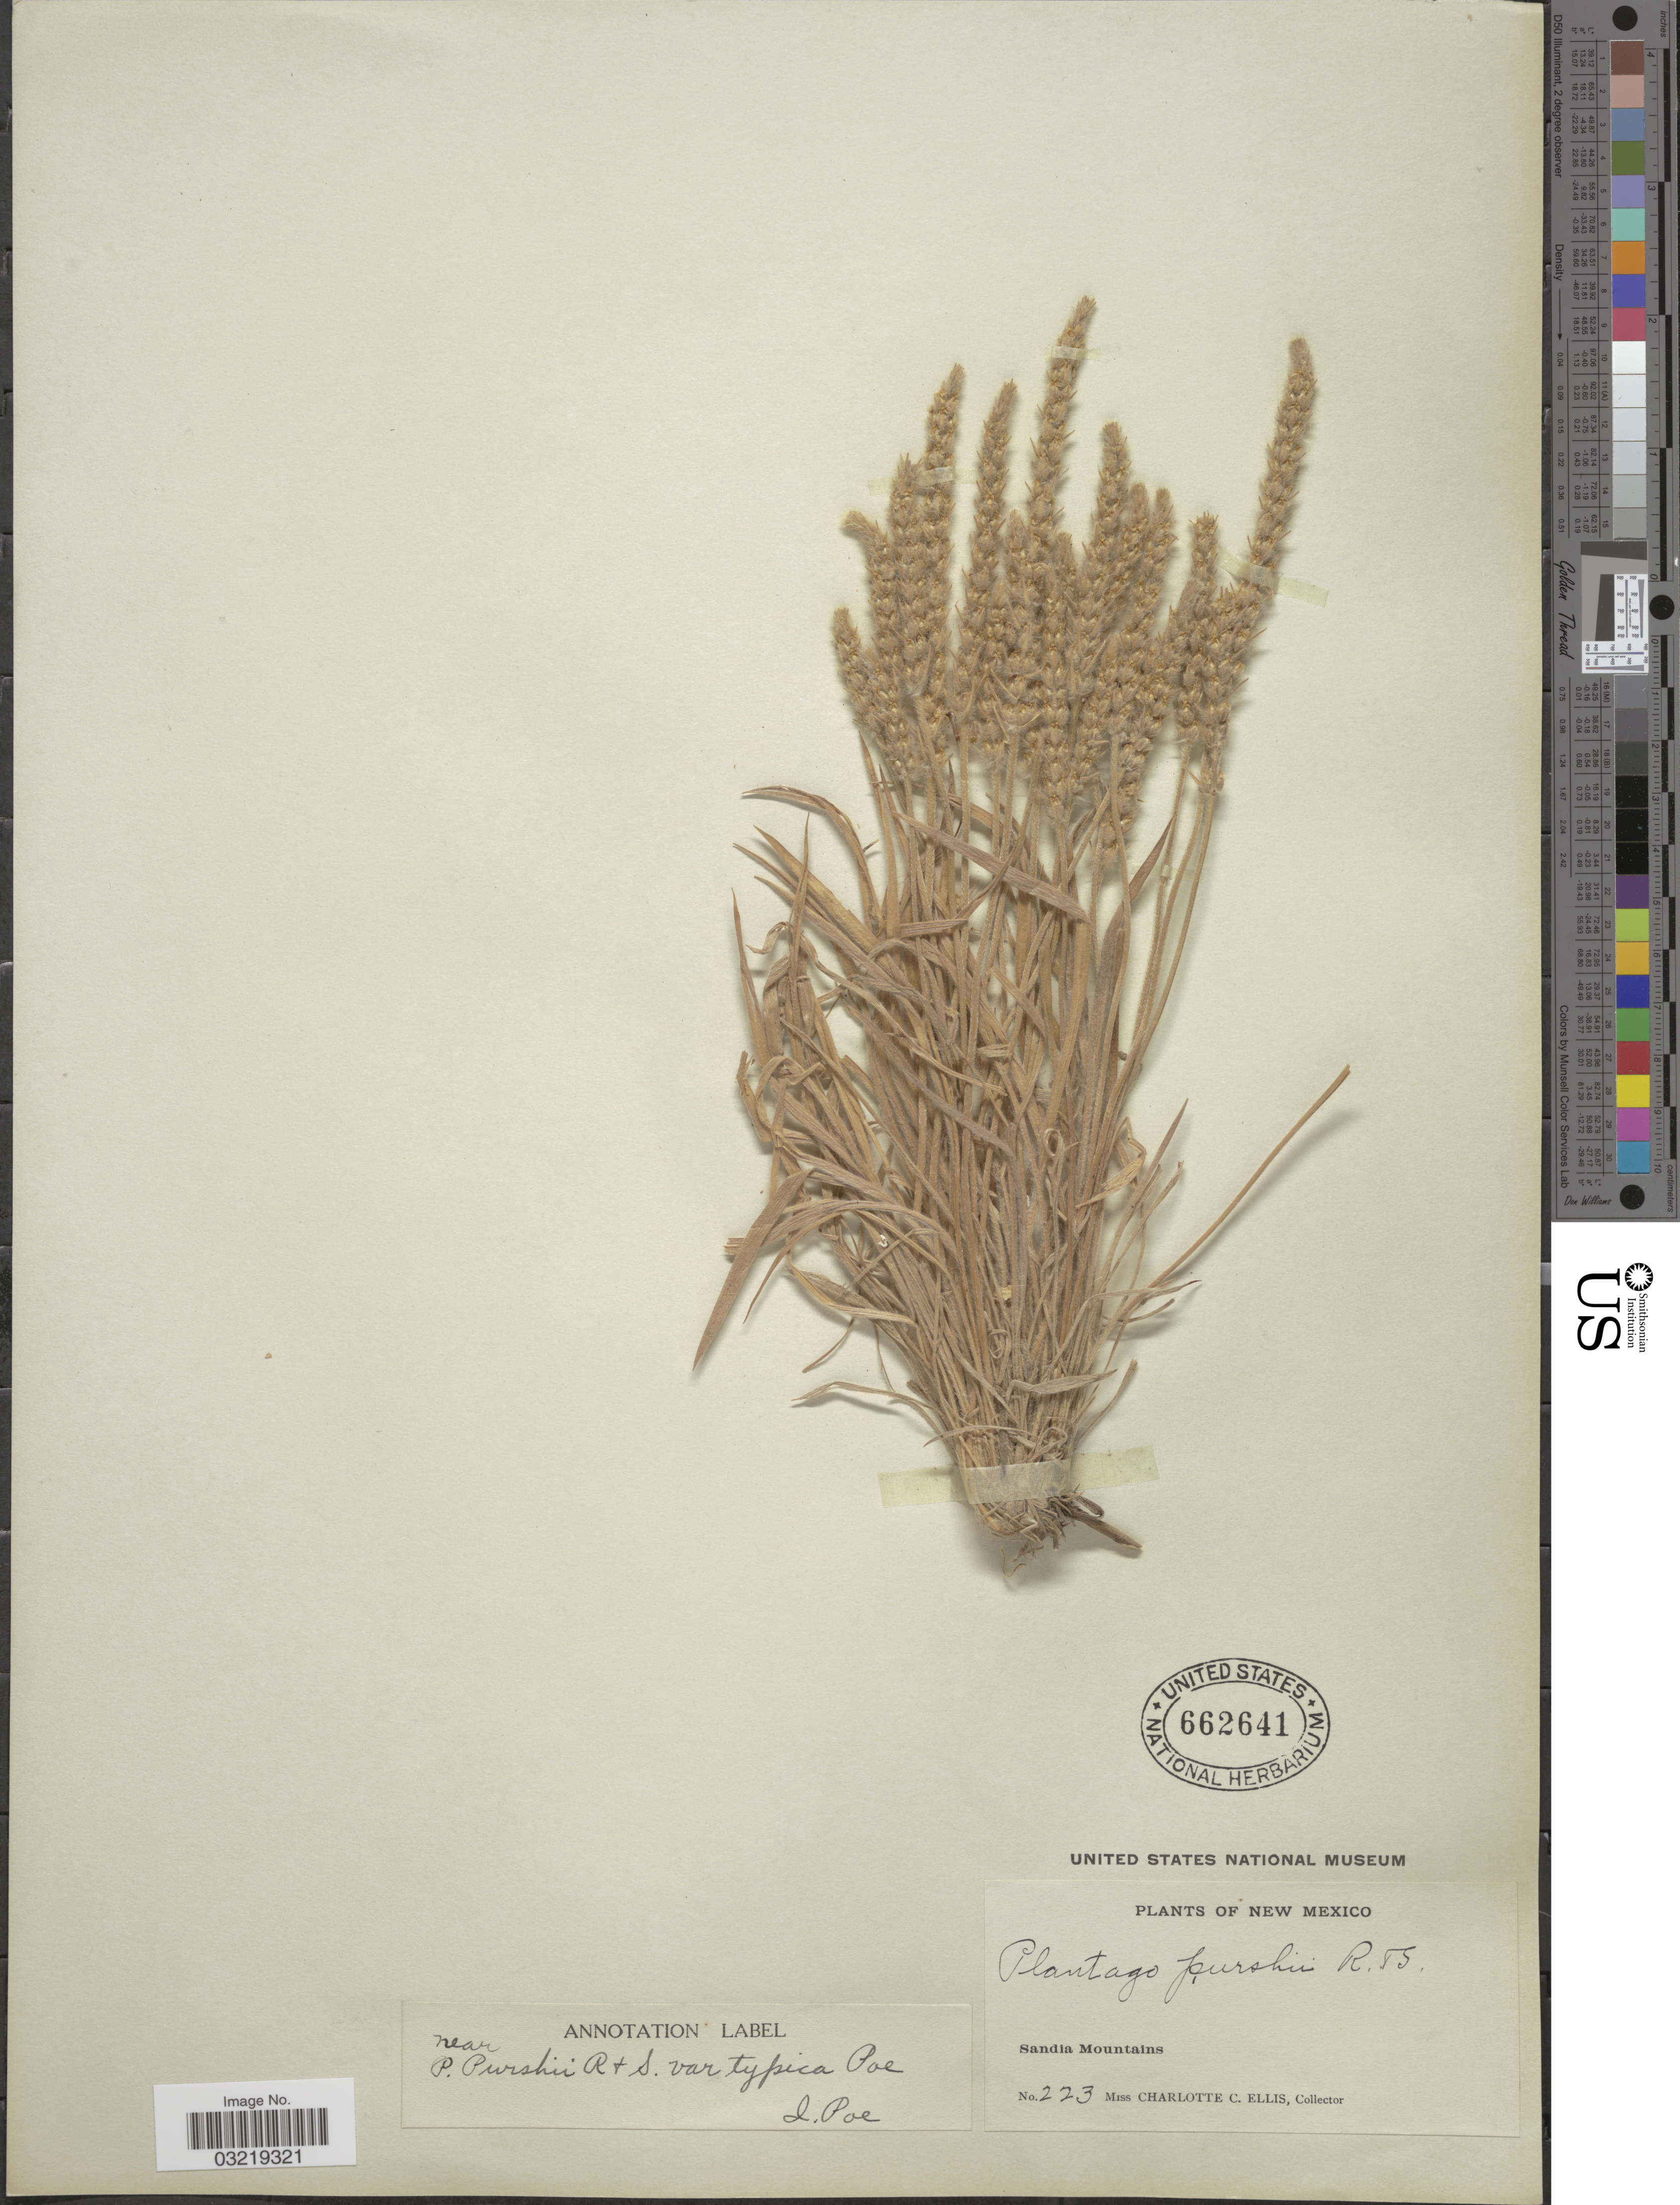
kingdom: Plantae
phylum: Tracheophyta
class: Magnoliopsida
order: Lamiales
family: Plantaginaceae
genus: Plantago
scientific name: Plantago patagonica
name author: Jacq.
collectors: C. C. Ellis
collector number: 223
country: United States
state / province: New Mexico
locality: Sandia Mountains.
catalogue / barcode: US 662641